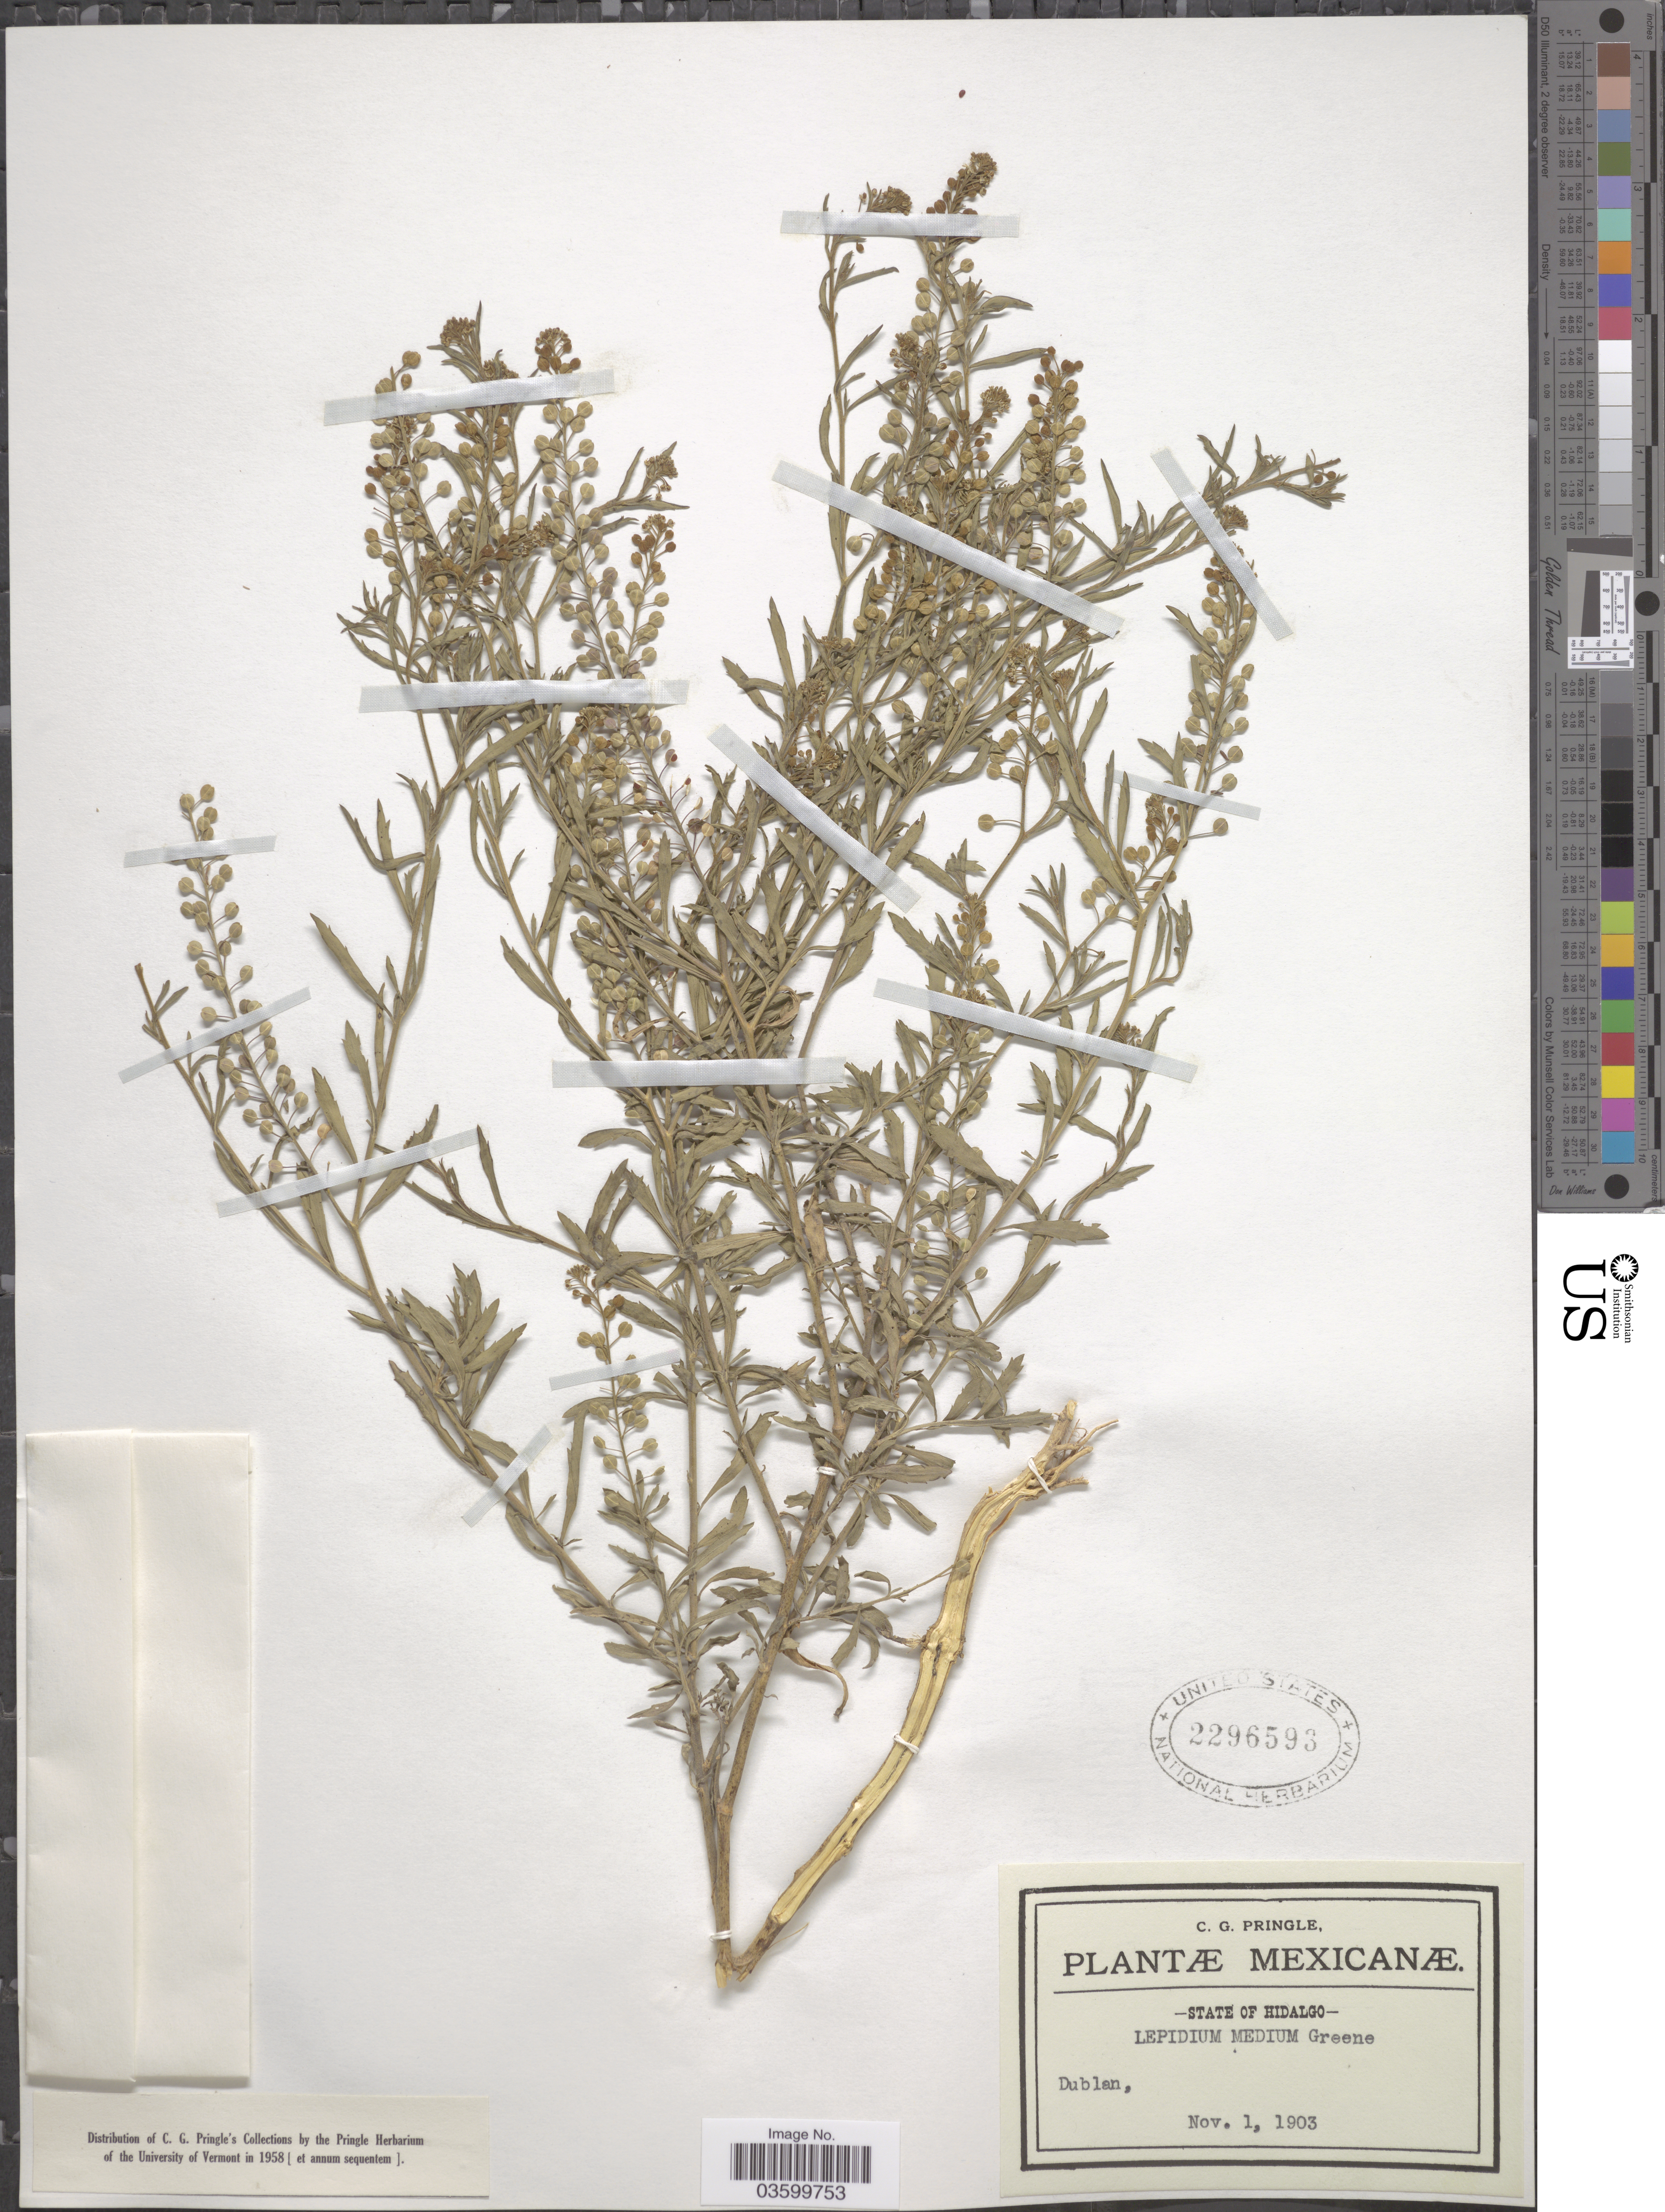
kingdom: Plantae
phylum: Tracheophyta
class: Magnoliopsida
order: Brassicales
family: Brassicaceae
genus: Lepidium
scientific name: Lepidium medium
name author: Greene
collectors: C. G. Pringle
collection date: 1903-11-01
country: Mexico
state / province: Hidalgo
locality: Dublan.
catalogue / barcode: US 2296593